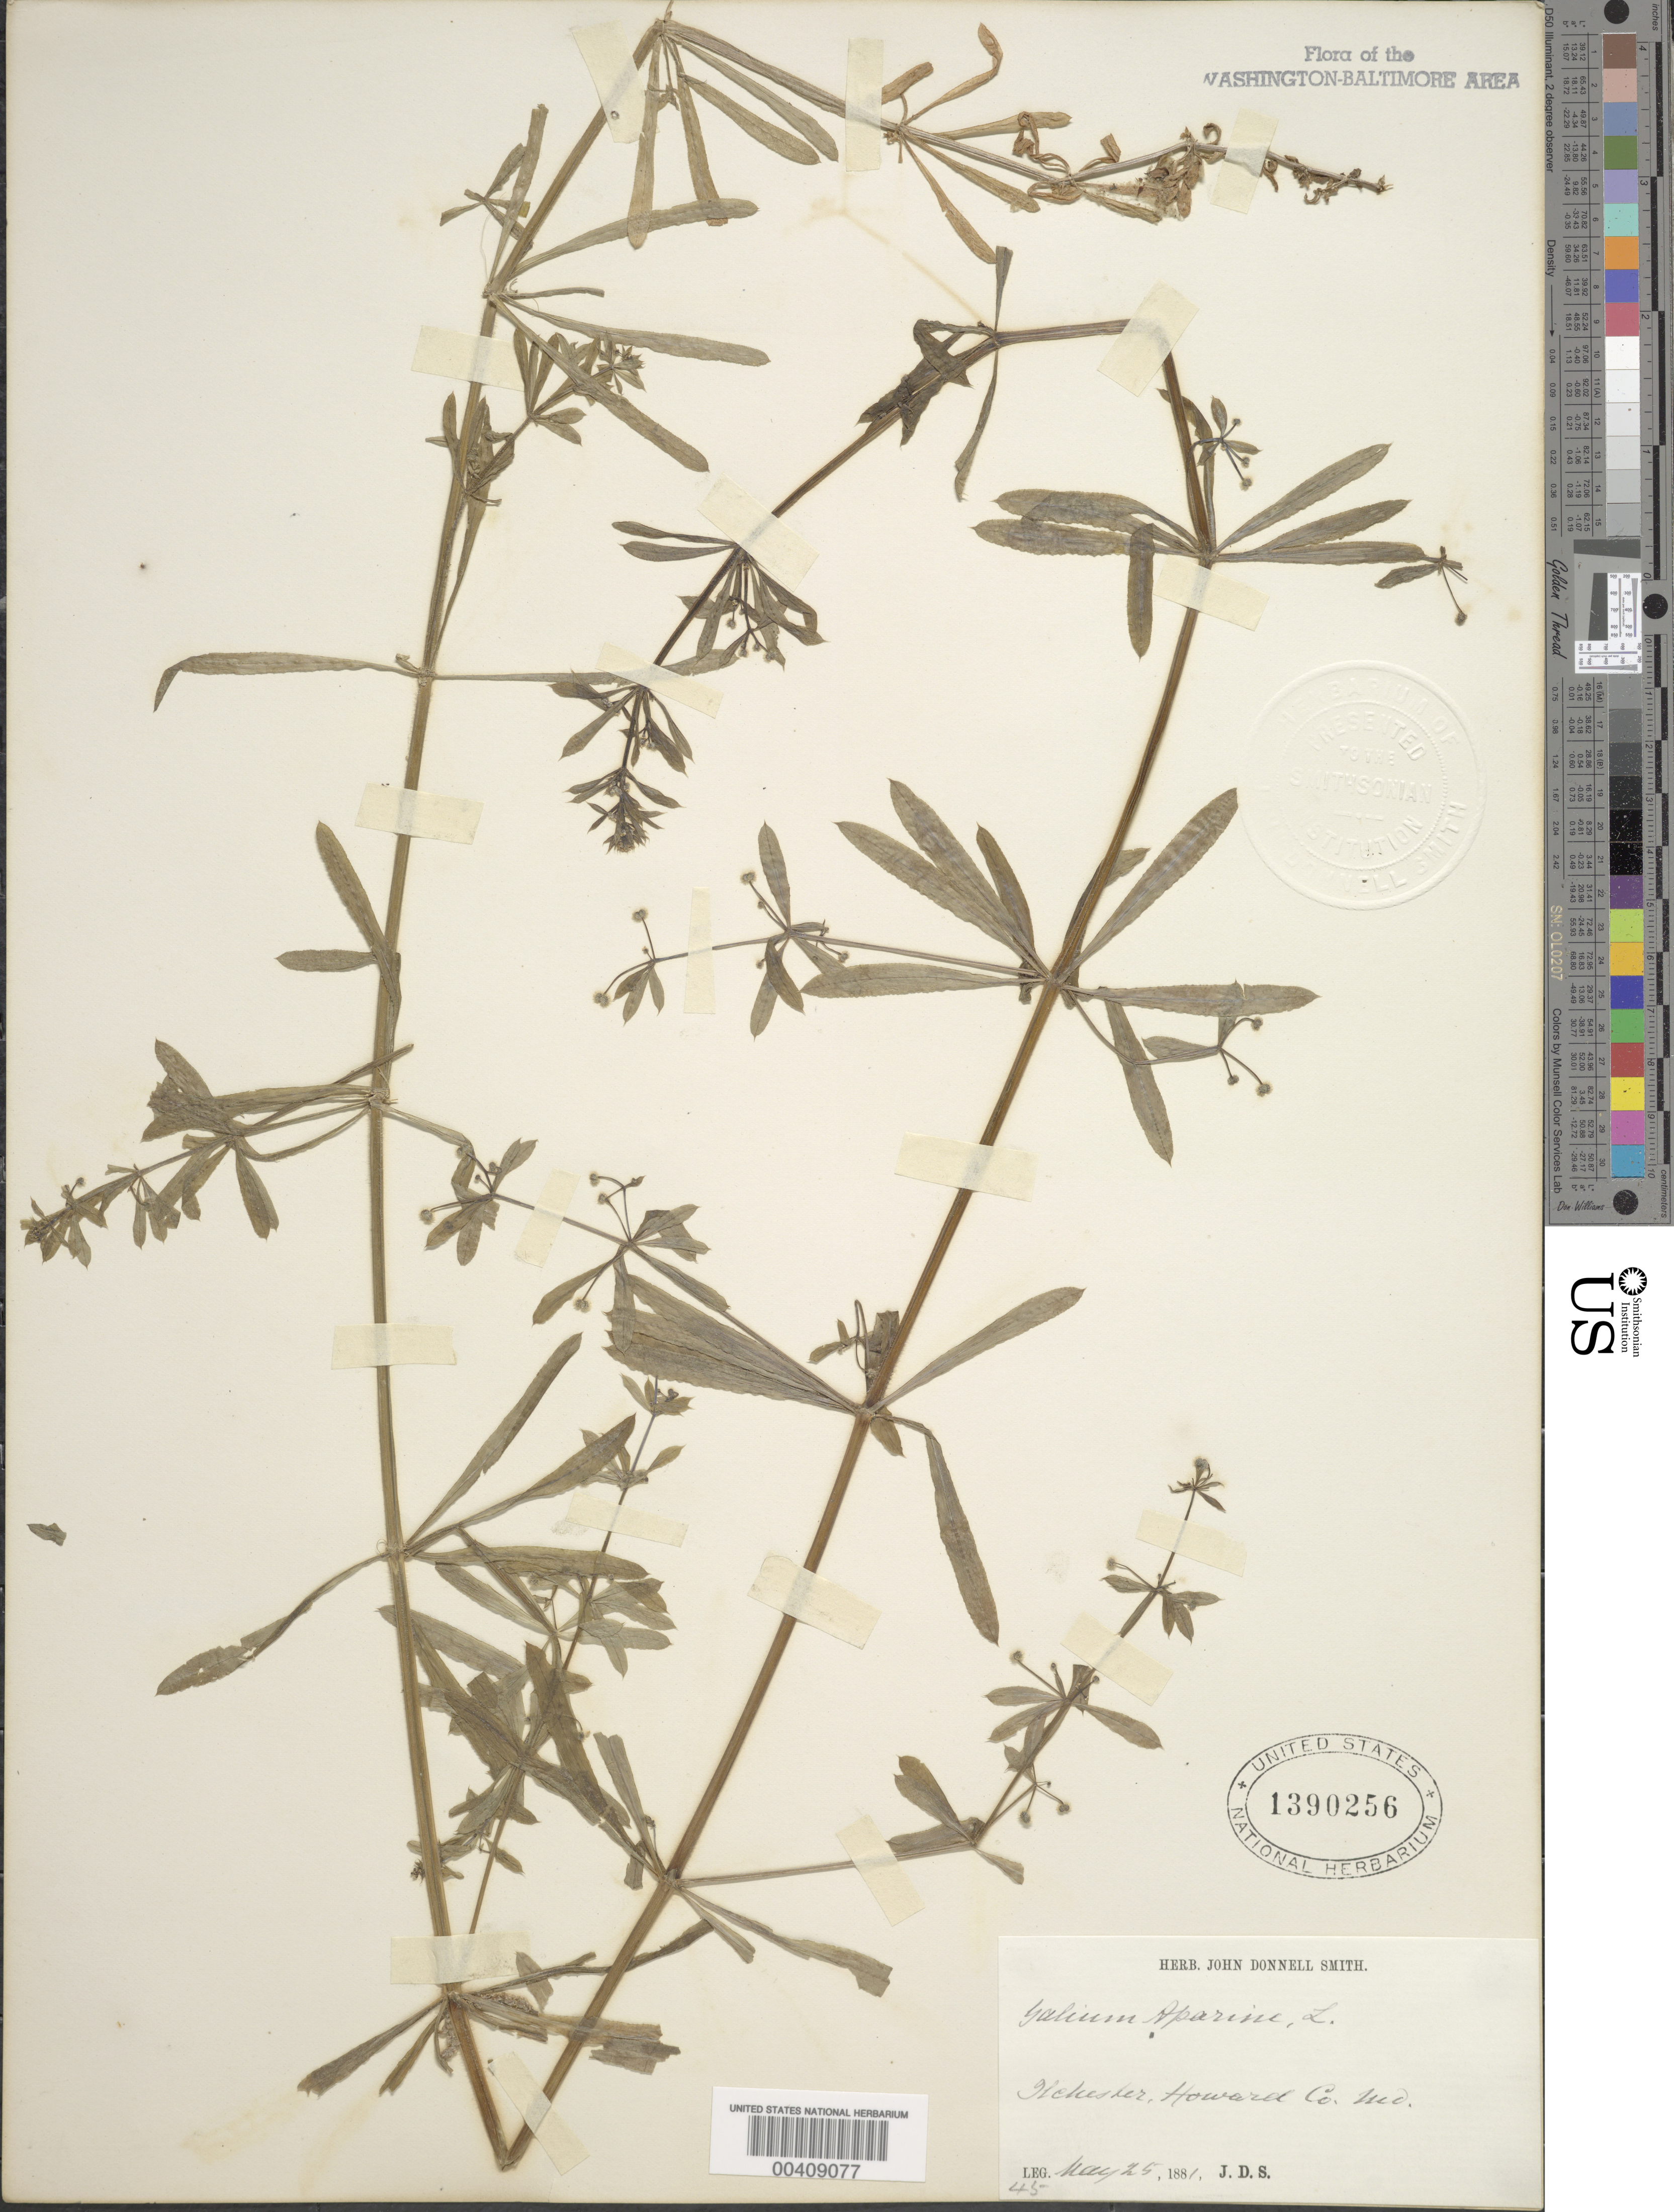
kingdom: Plantae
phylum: Tracheophyta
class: Magnoliopsida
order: Gentianales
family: Rubiaceae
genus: Galium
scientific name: Galium aparine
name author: L.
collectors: J. Donnell Smith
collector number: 45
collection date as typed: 25 May 1881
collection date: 1881-05-25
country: United States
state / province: Maryland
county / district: Howard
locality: Ilchester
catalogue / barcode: US 1390256